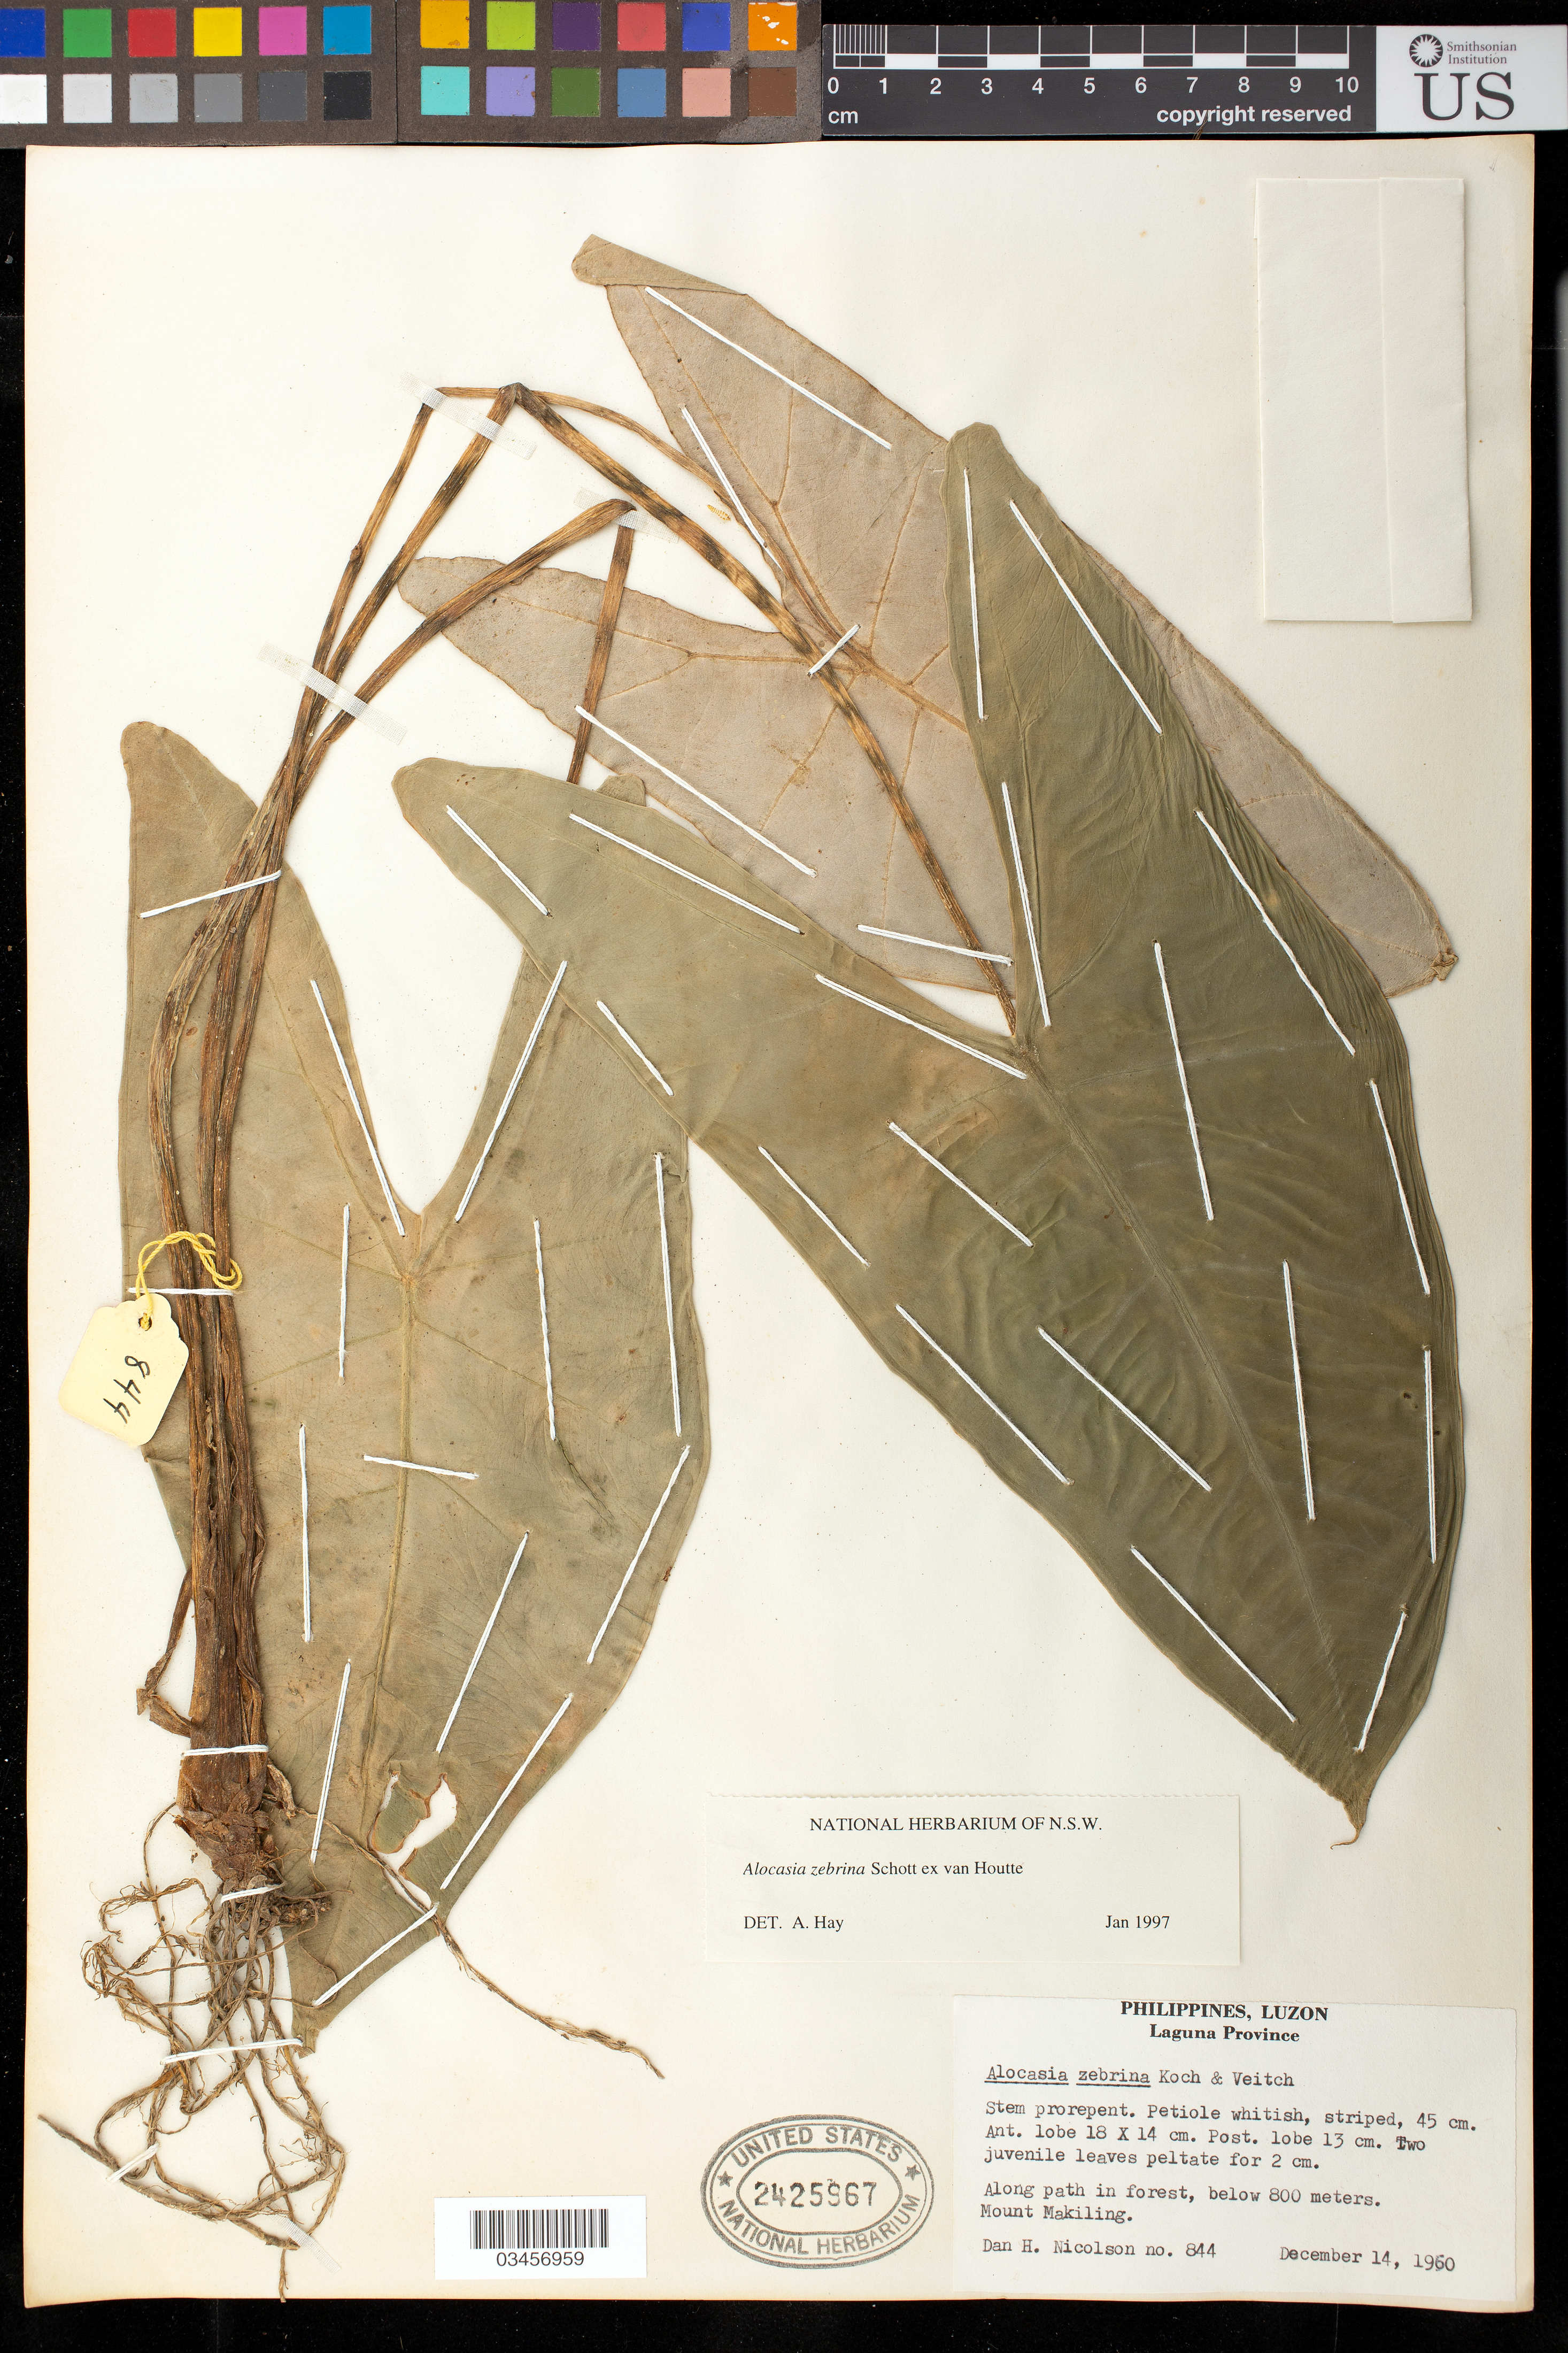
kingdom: Plantae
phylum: Tracheophyta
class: Liliopsida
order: Alismatales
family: Araceae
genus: Alocasia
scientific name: Alocasia zebrina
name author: Schott ex Van Houtte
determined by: Hay, A.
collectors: D. H. Nicolson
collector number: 844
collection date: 1960-12-14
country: Philippines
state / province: Calabarzon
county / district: Laguna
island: Luzon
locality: Mt. Makiling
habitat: Along path in forest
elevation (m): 800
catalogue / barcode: US 2425967